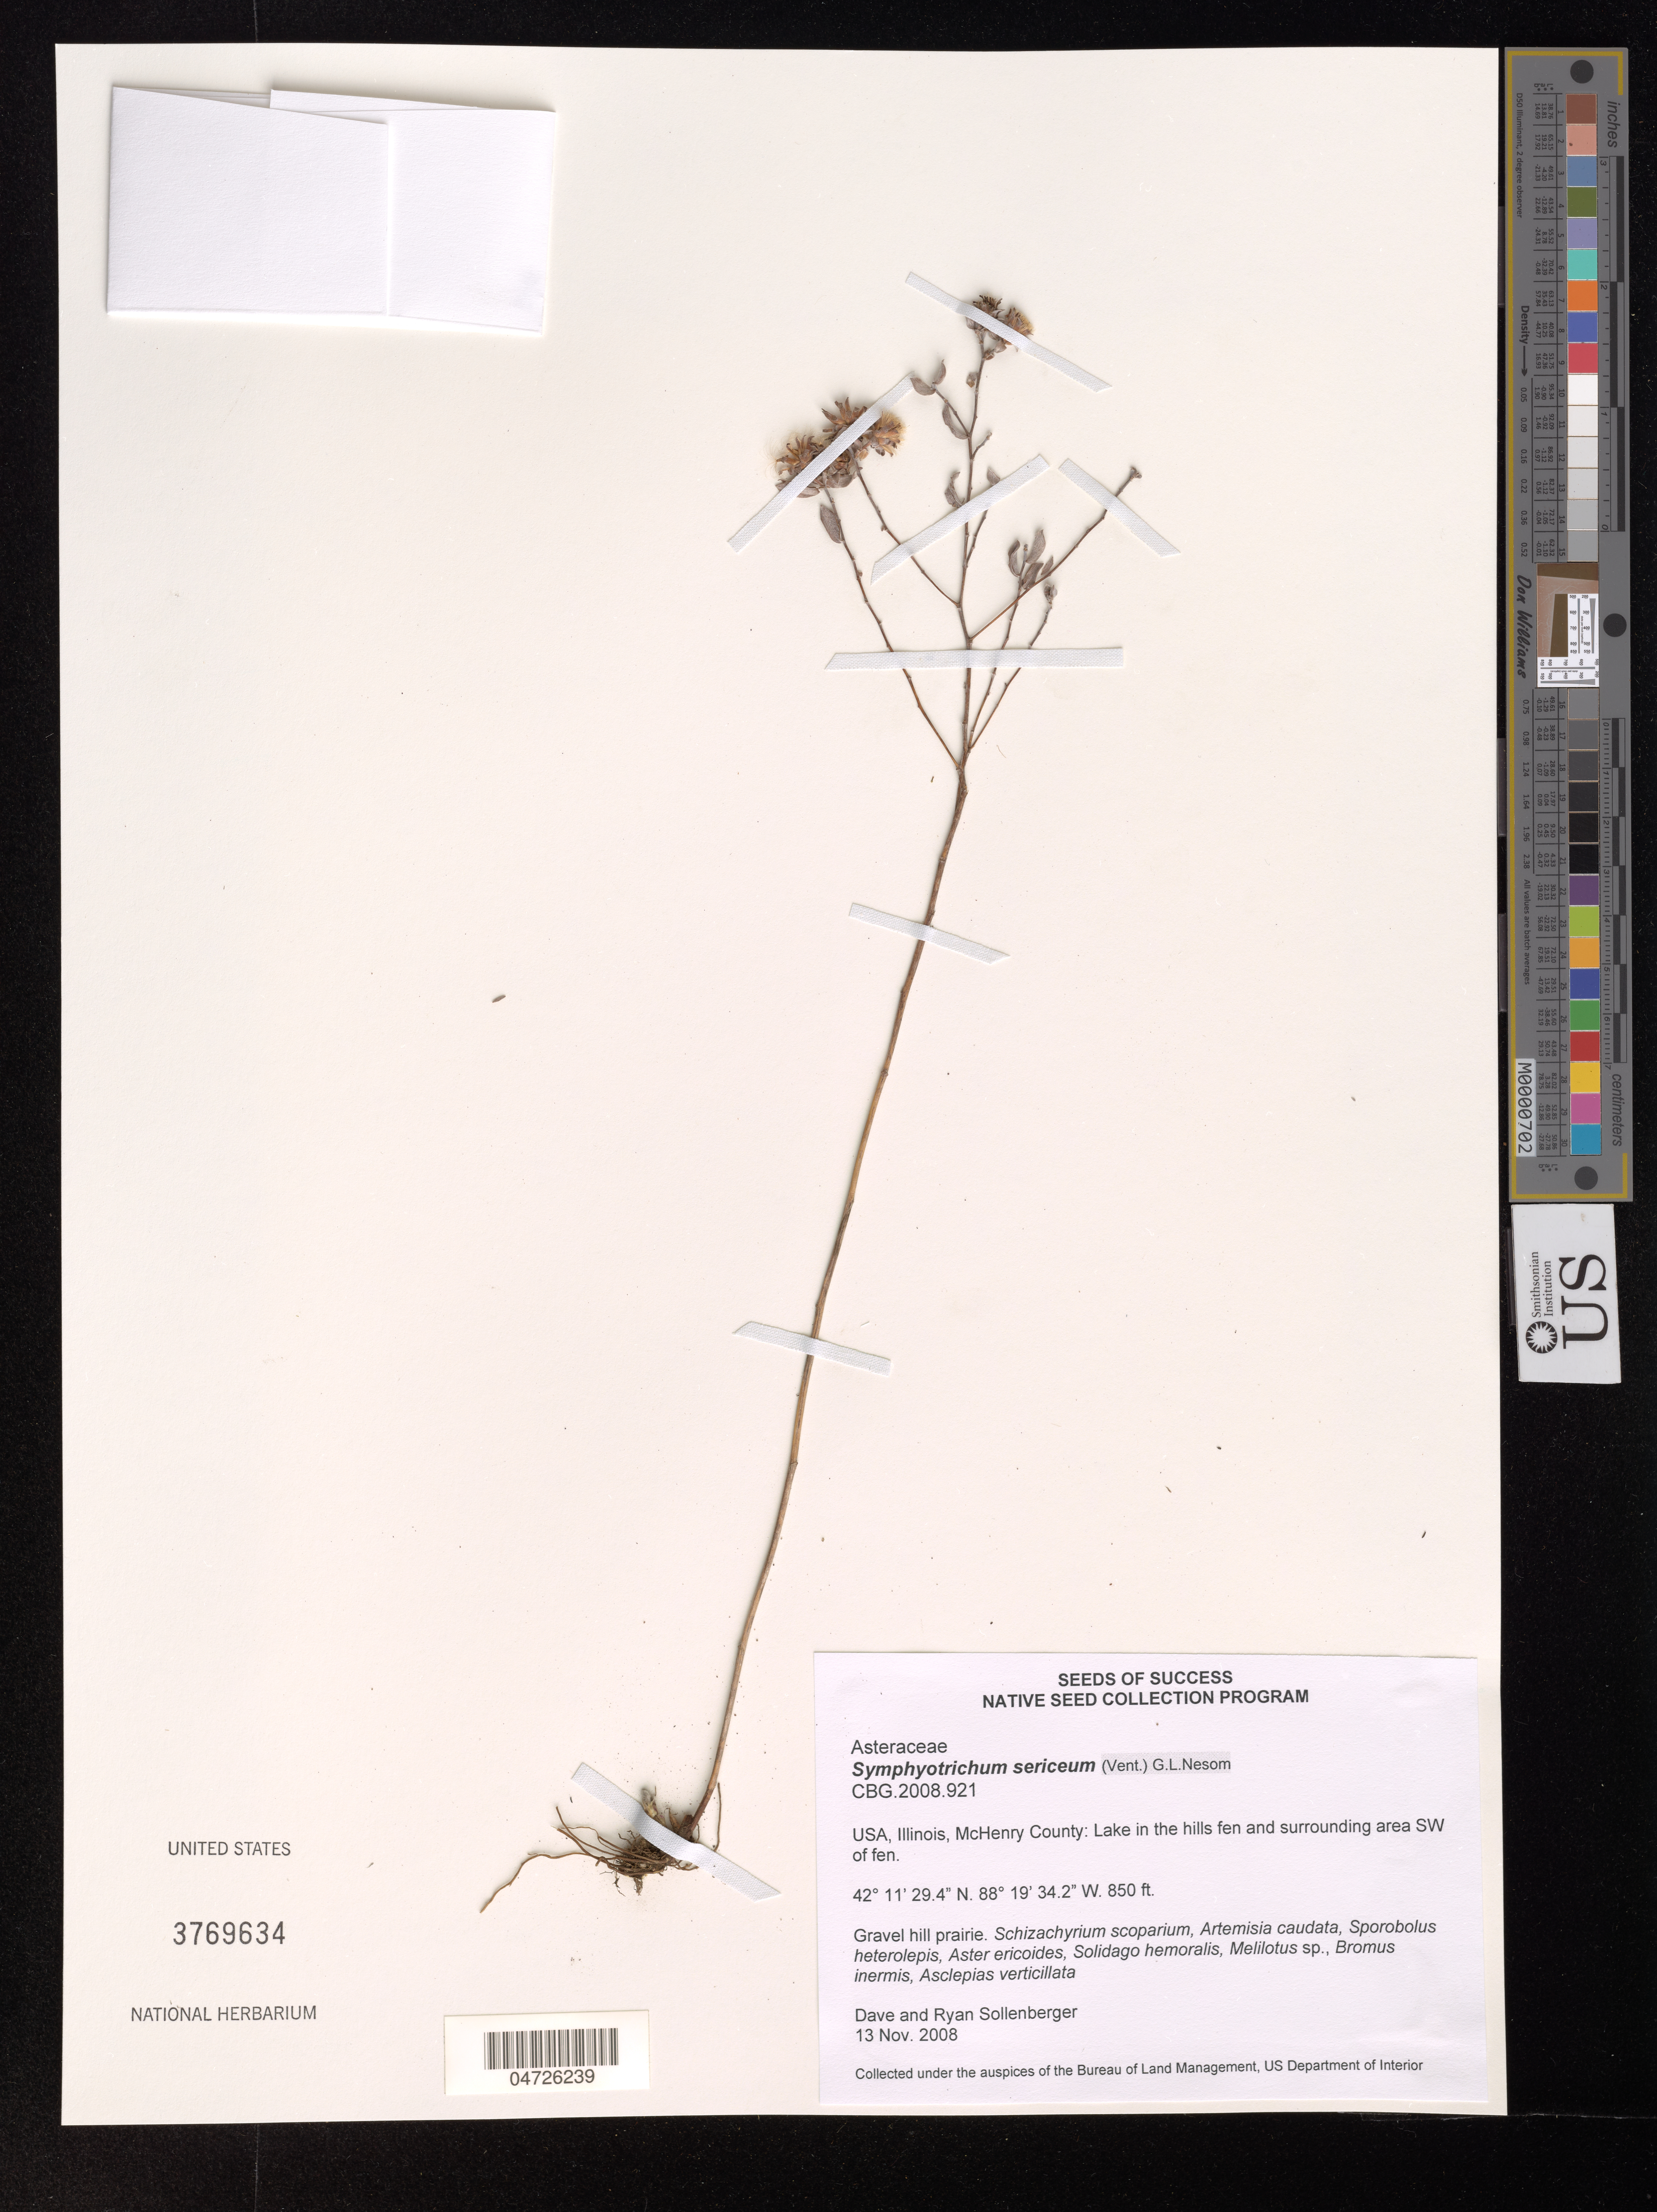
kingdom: Plantae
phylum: Tracheophyta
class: Magnoliopsida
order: Asterales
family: Asteraceae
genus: Symphyotrichum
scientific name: Symphyotrichum sericeum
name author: (Vent.) G.L. Nesom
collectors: D. Sollenberger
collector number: CBG.2008.921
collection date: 2008-11-13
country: United States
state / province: Illinois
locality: McHenry County: Lake in the hills fen and surrounding area SW of fen.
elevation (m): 259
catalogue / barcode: US 3769634